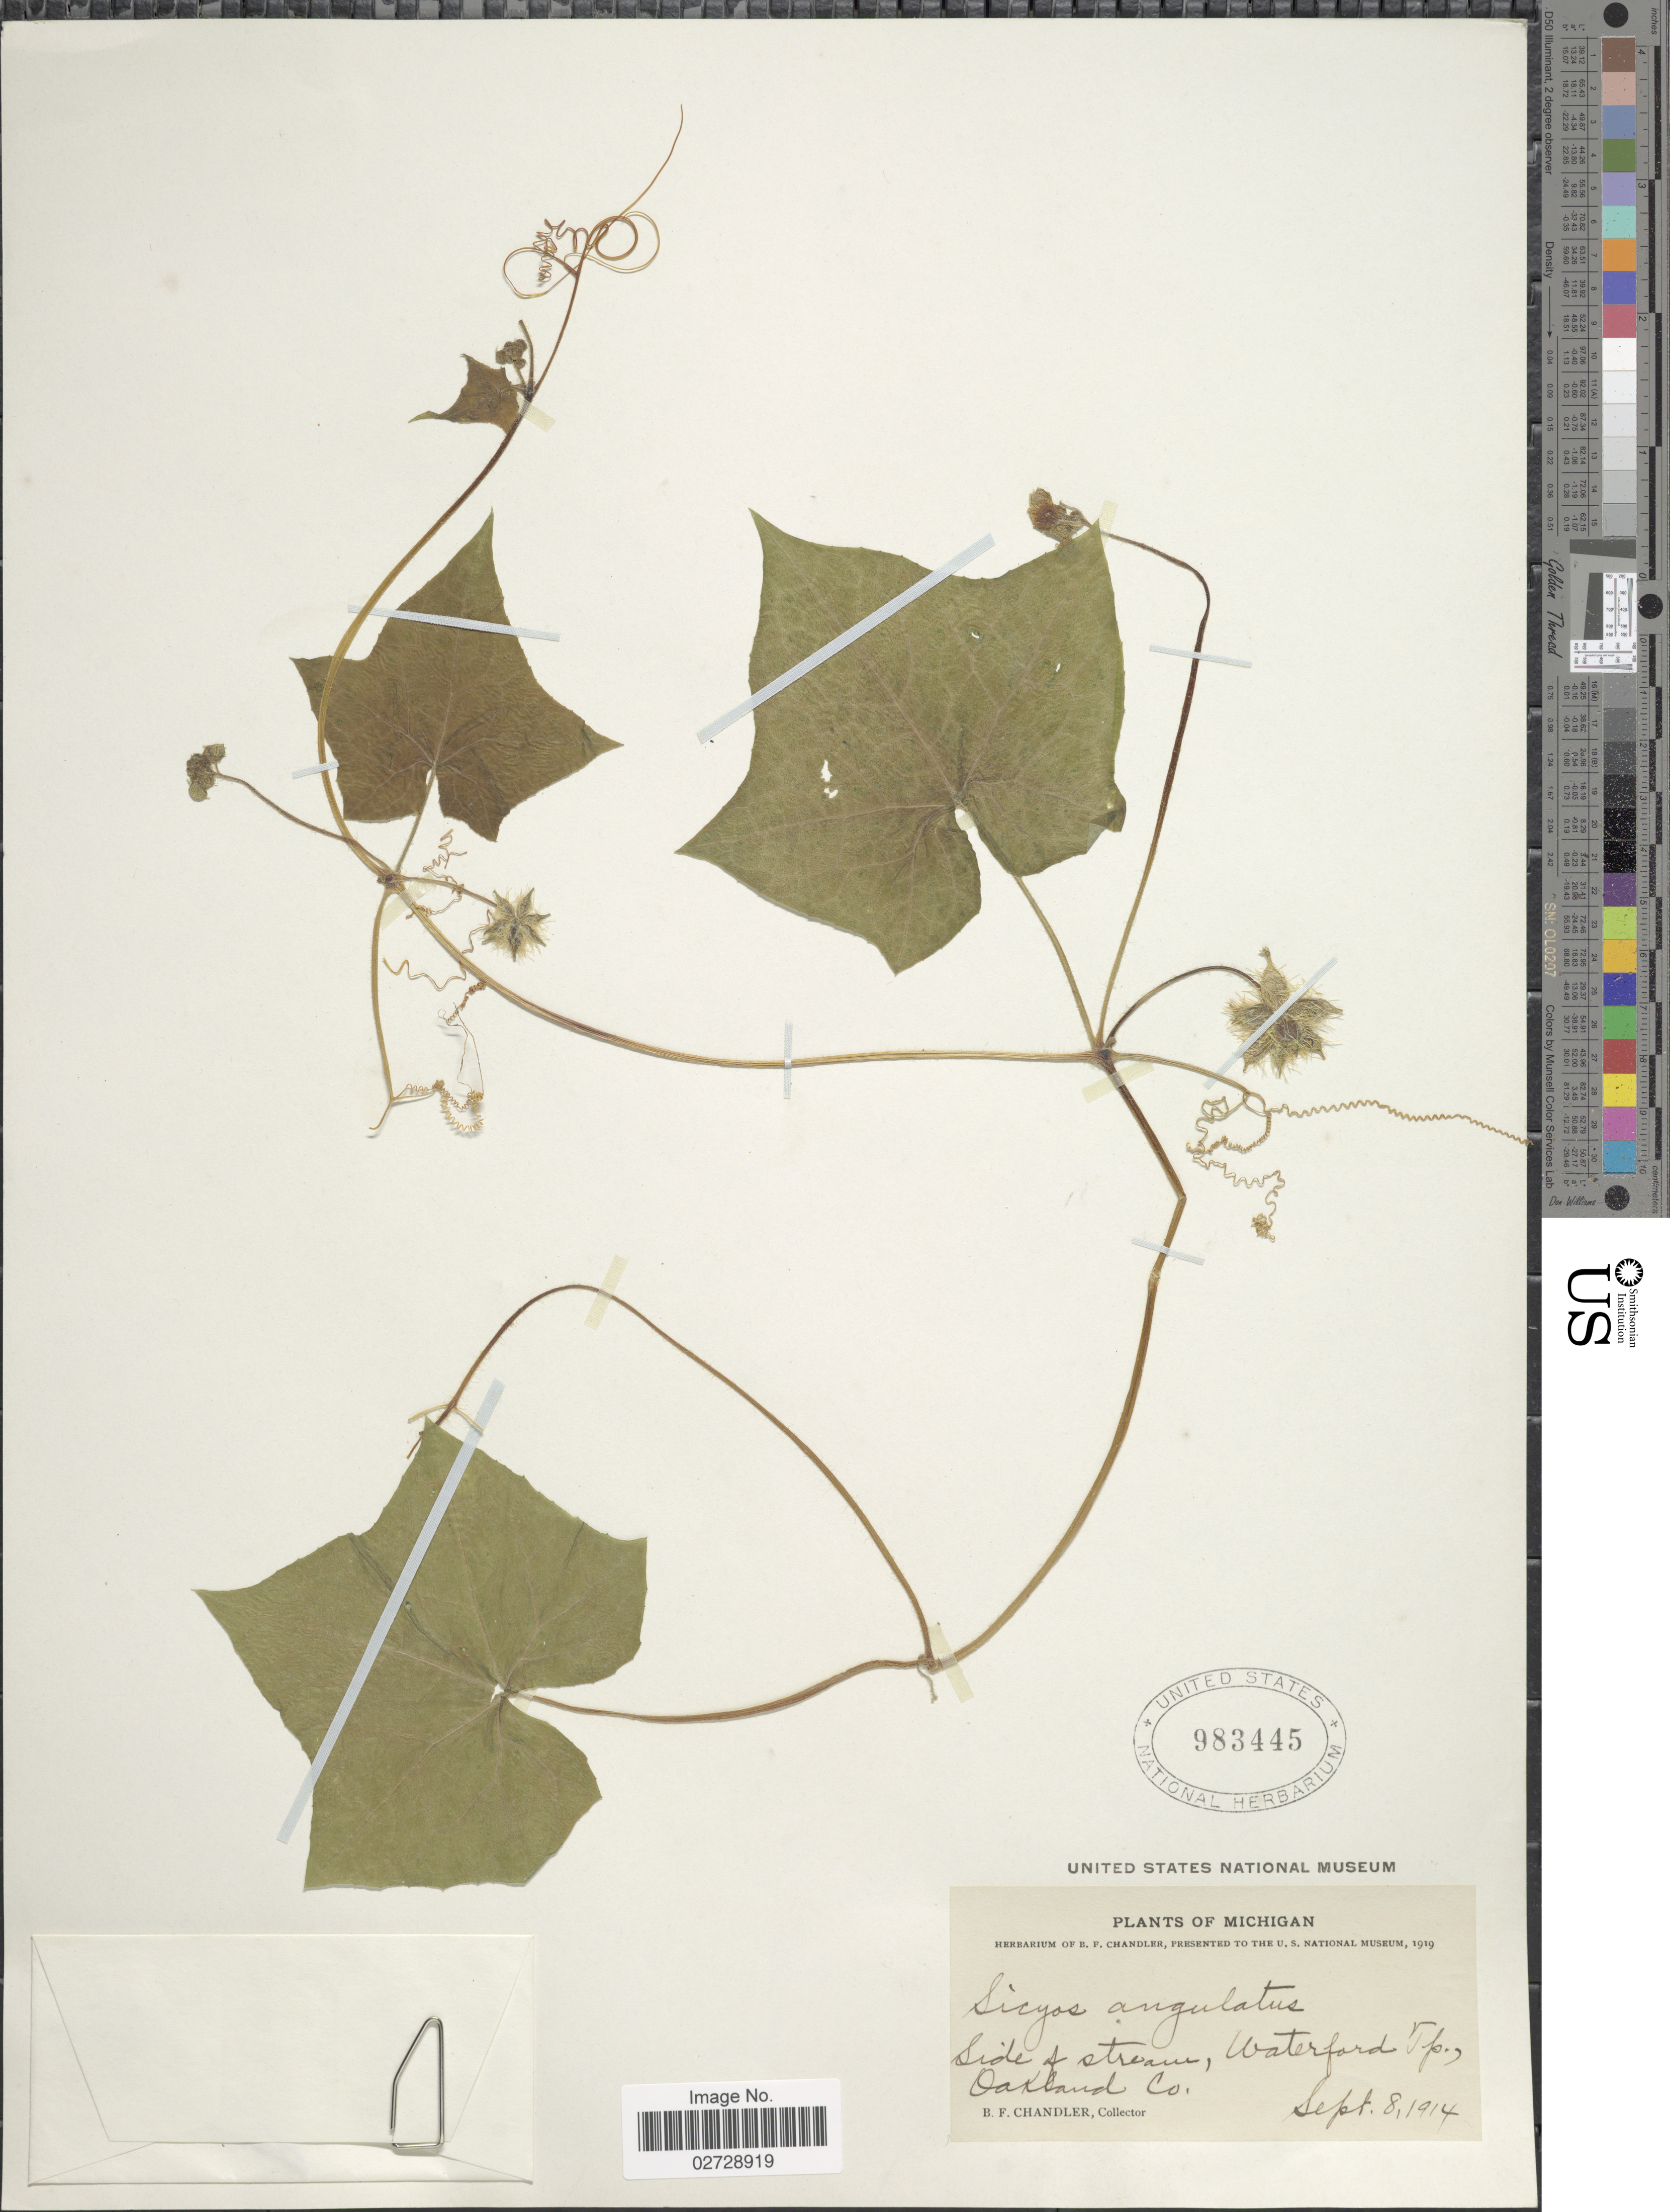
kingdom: Plantae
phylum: Tracheophyta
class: Magnoliopsida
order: Cucurbitales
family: Cucurbitaceae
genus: Sicyos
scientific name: Sicyos angulatus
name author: L.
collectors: B. F. Chandler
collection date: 1914-09-08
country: United States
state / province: Michigan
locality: Side of stream, Waterford Tp., Oakland Co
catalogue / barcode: US 983445